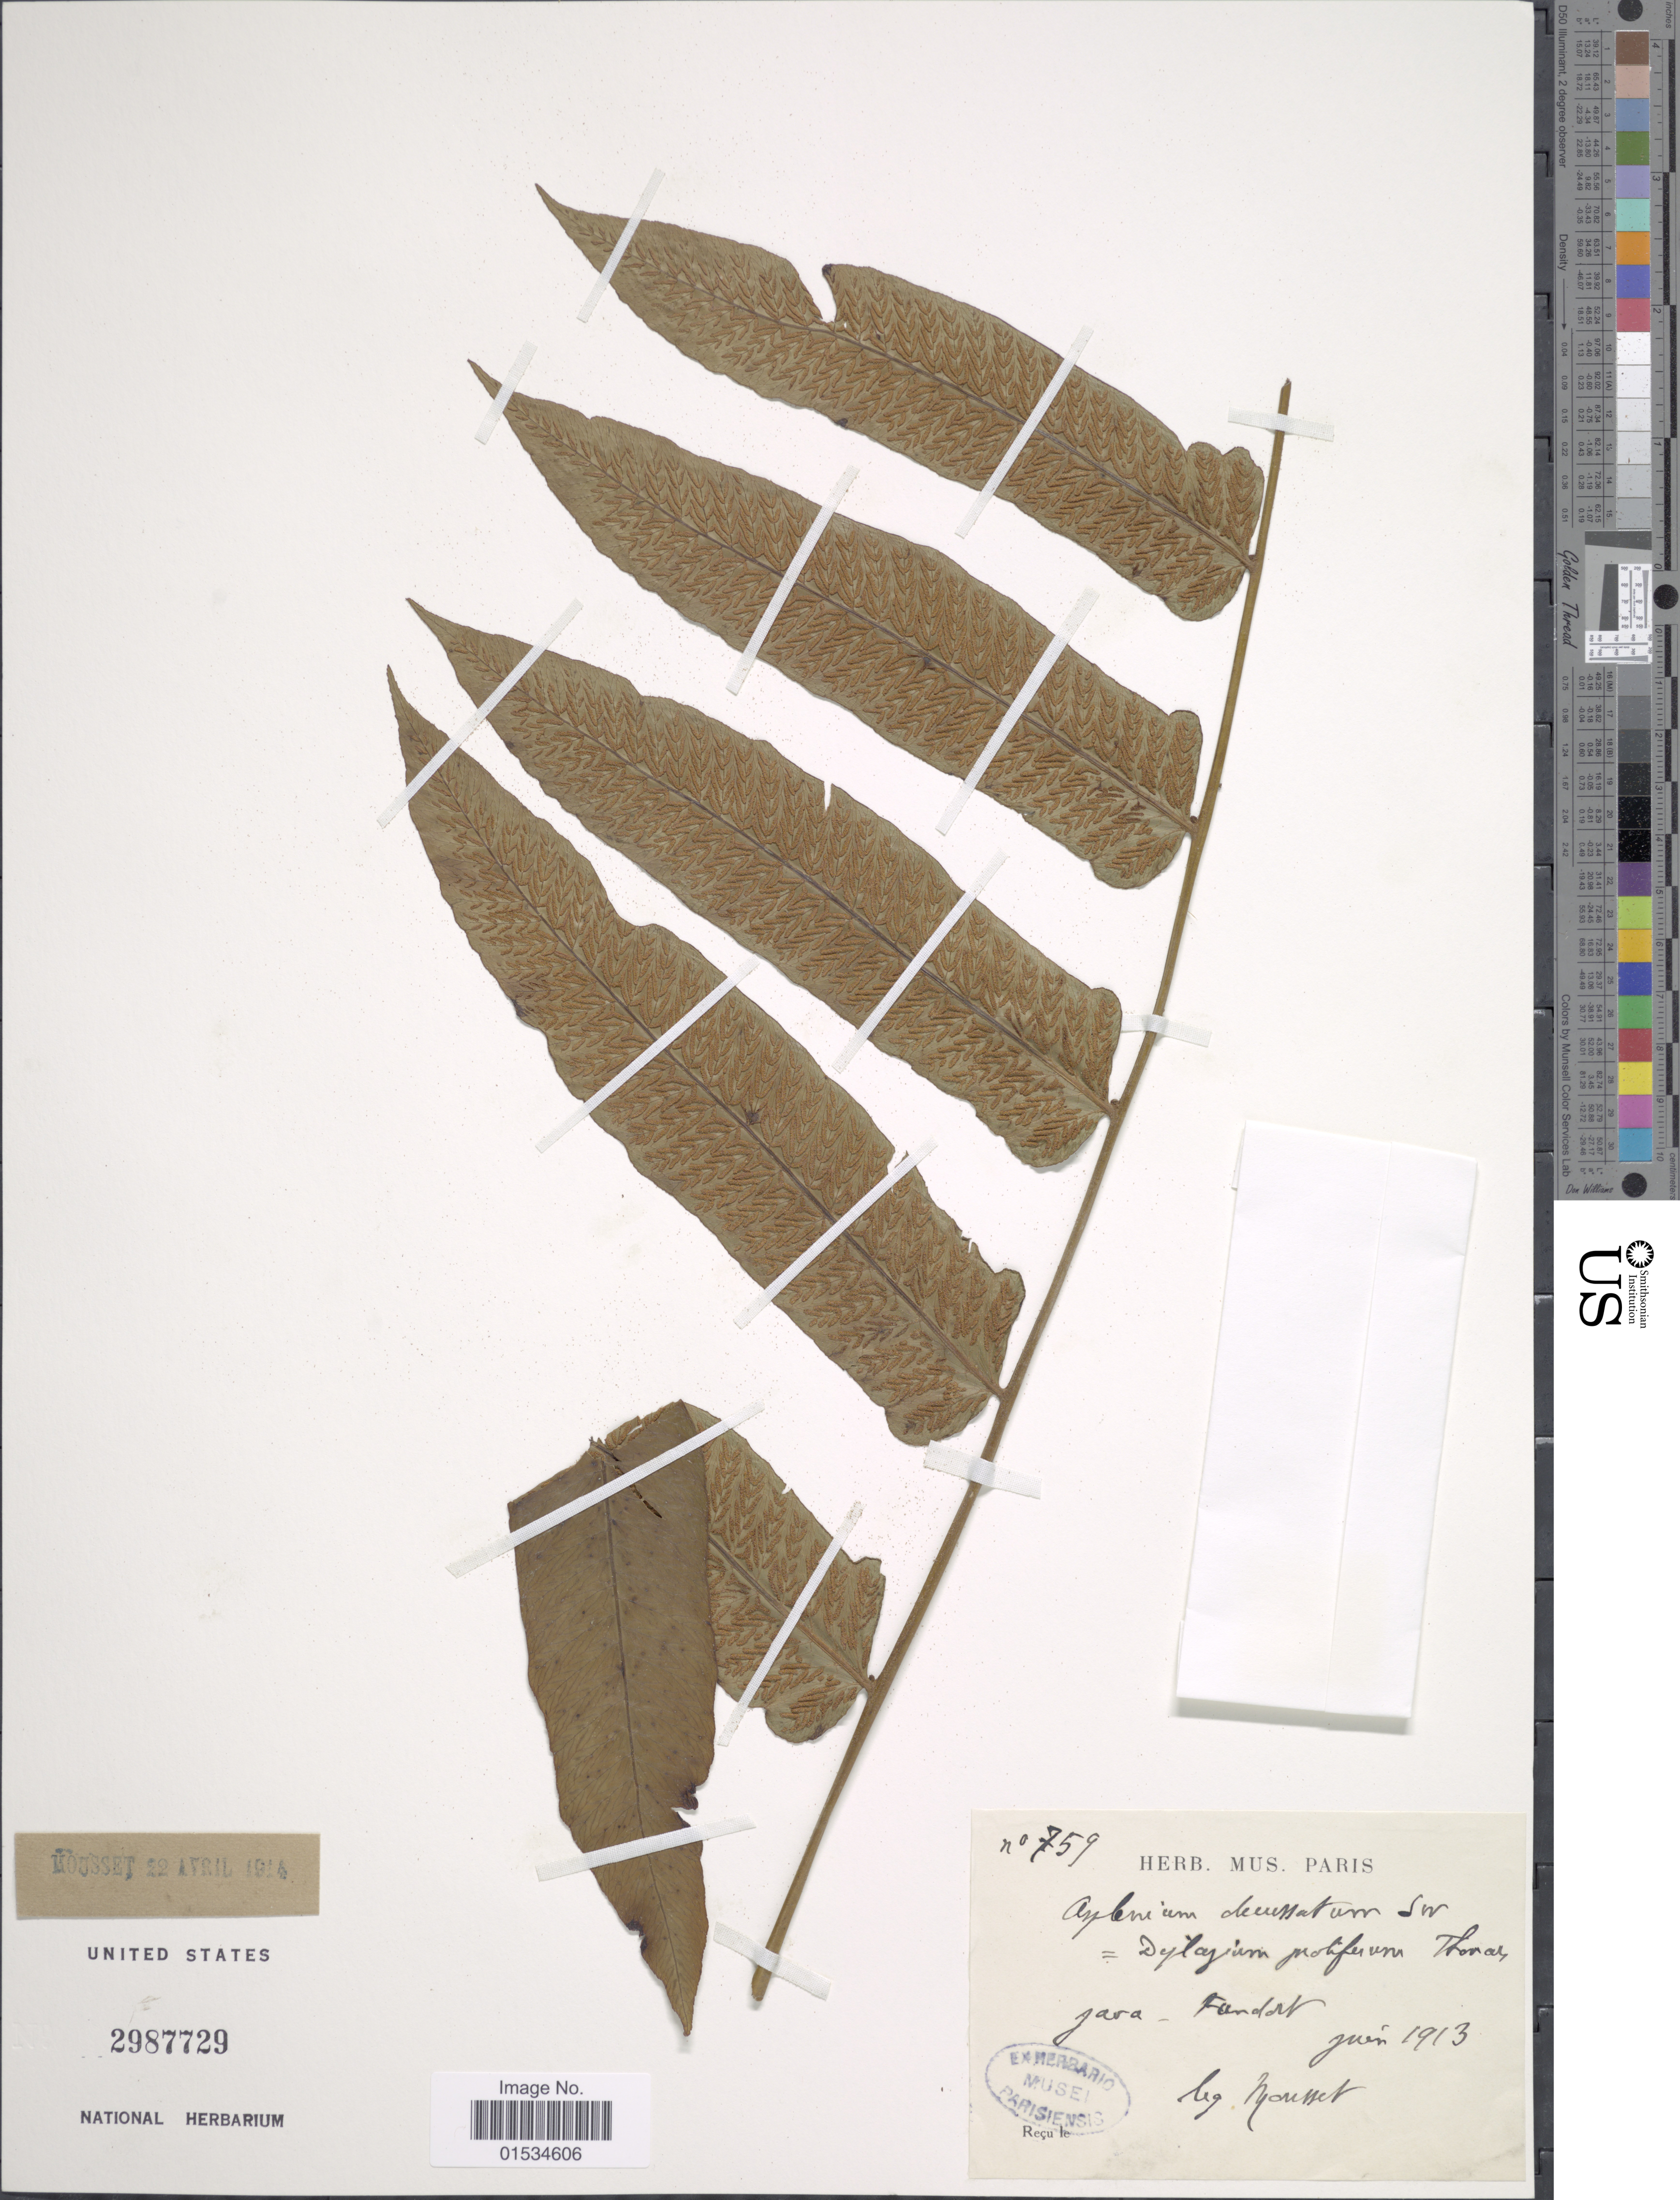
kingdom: Plantae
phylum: Tracheophyta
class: Polypodiopsida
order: Polypodiales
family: Athyriaceae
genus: Diplazium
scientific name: Diplazium accendens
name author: Blume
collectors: Mousset, --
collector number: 759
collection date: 1913-06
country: Indonesia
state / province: Java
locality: Fundort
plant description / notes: Corrected "Fandor" to "Fundort"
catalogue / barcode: US 2987729